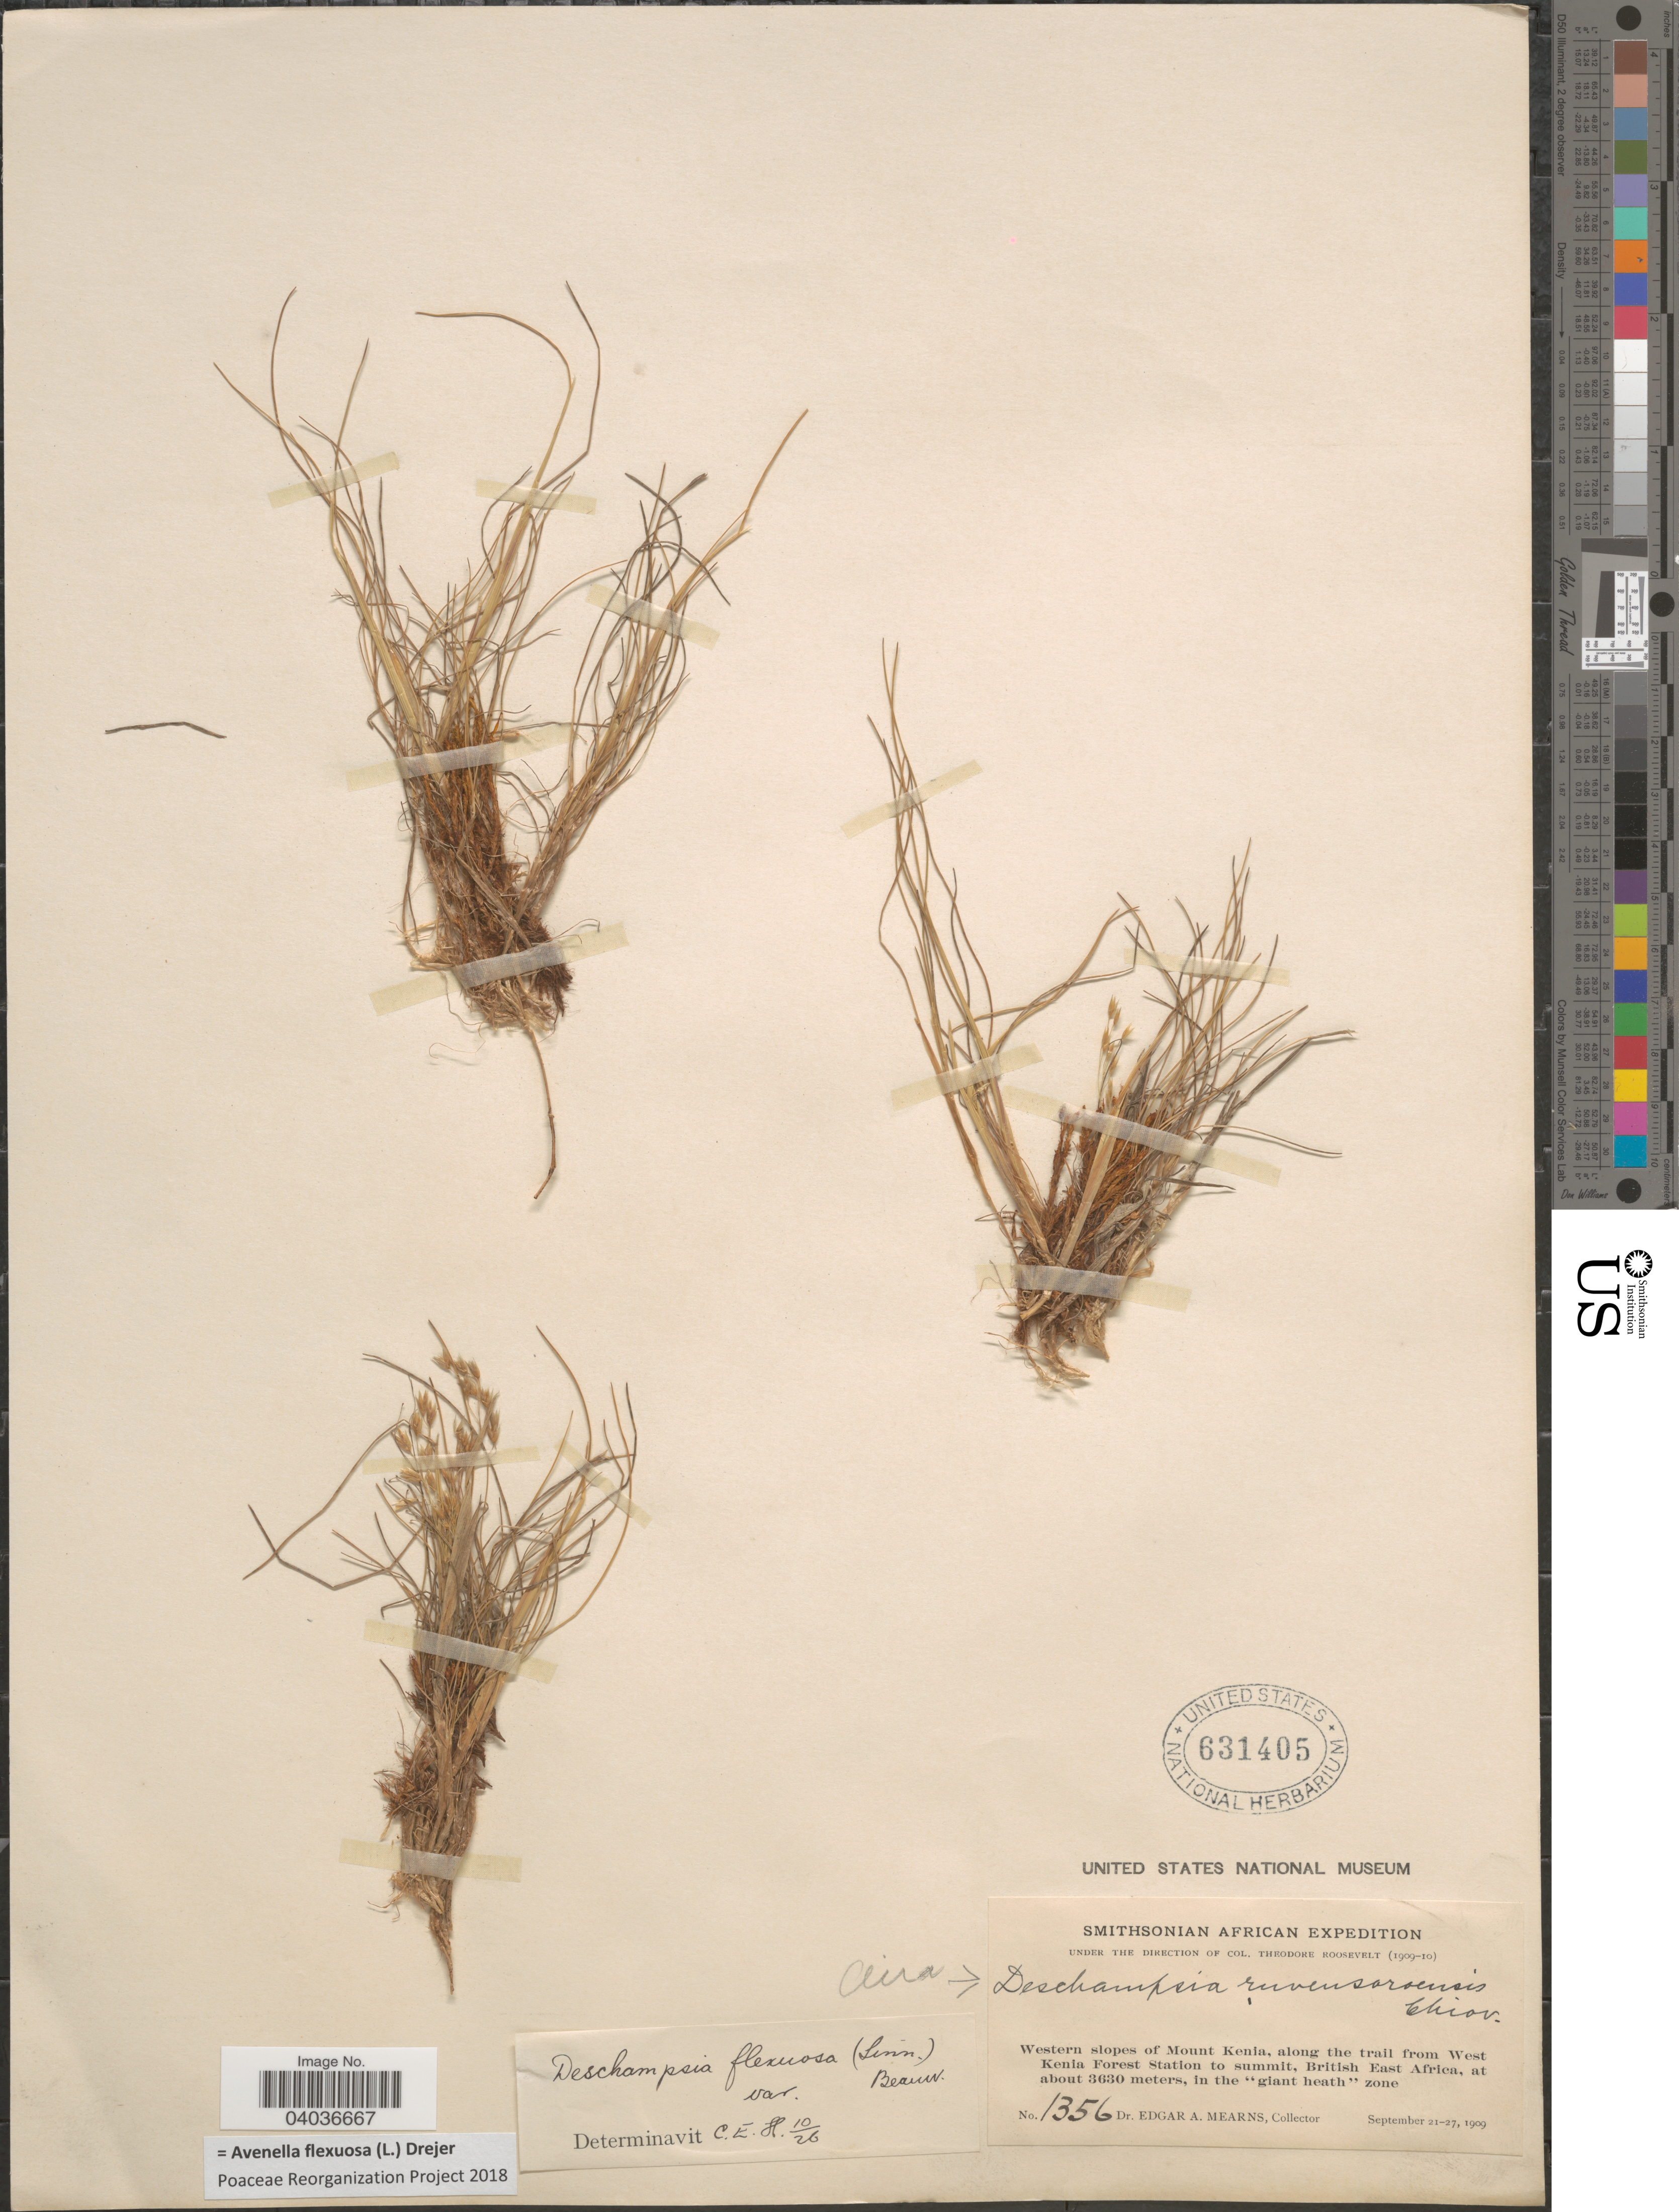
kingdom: Plantae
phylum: Tracheophyta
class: Liliopsida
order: Poales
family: Poaceae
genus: Avenella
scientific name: Avenella flexuosa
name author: (L.) Drejer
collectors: E. A. Mearns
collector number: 1356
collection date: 1909-09-21/1909-09-27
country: Kenya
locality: Western slopes of Mount Kenia, along the trail from West Kenia Forest Station to summit, British East Africa, in the "giant heath" zone.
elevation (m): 3630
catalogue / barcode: US 631405